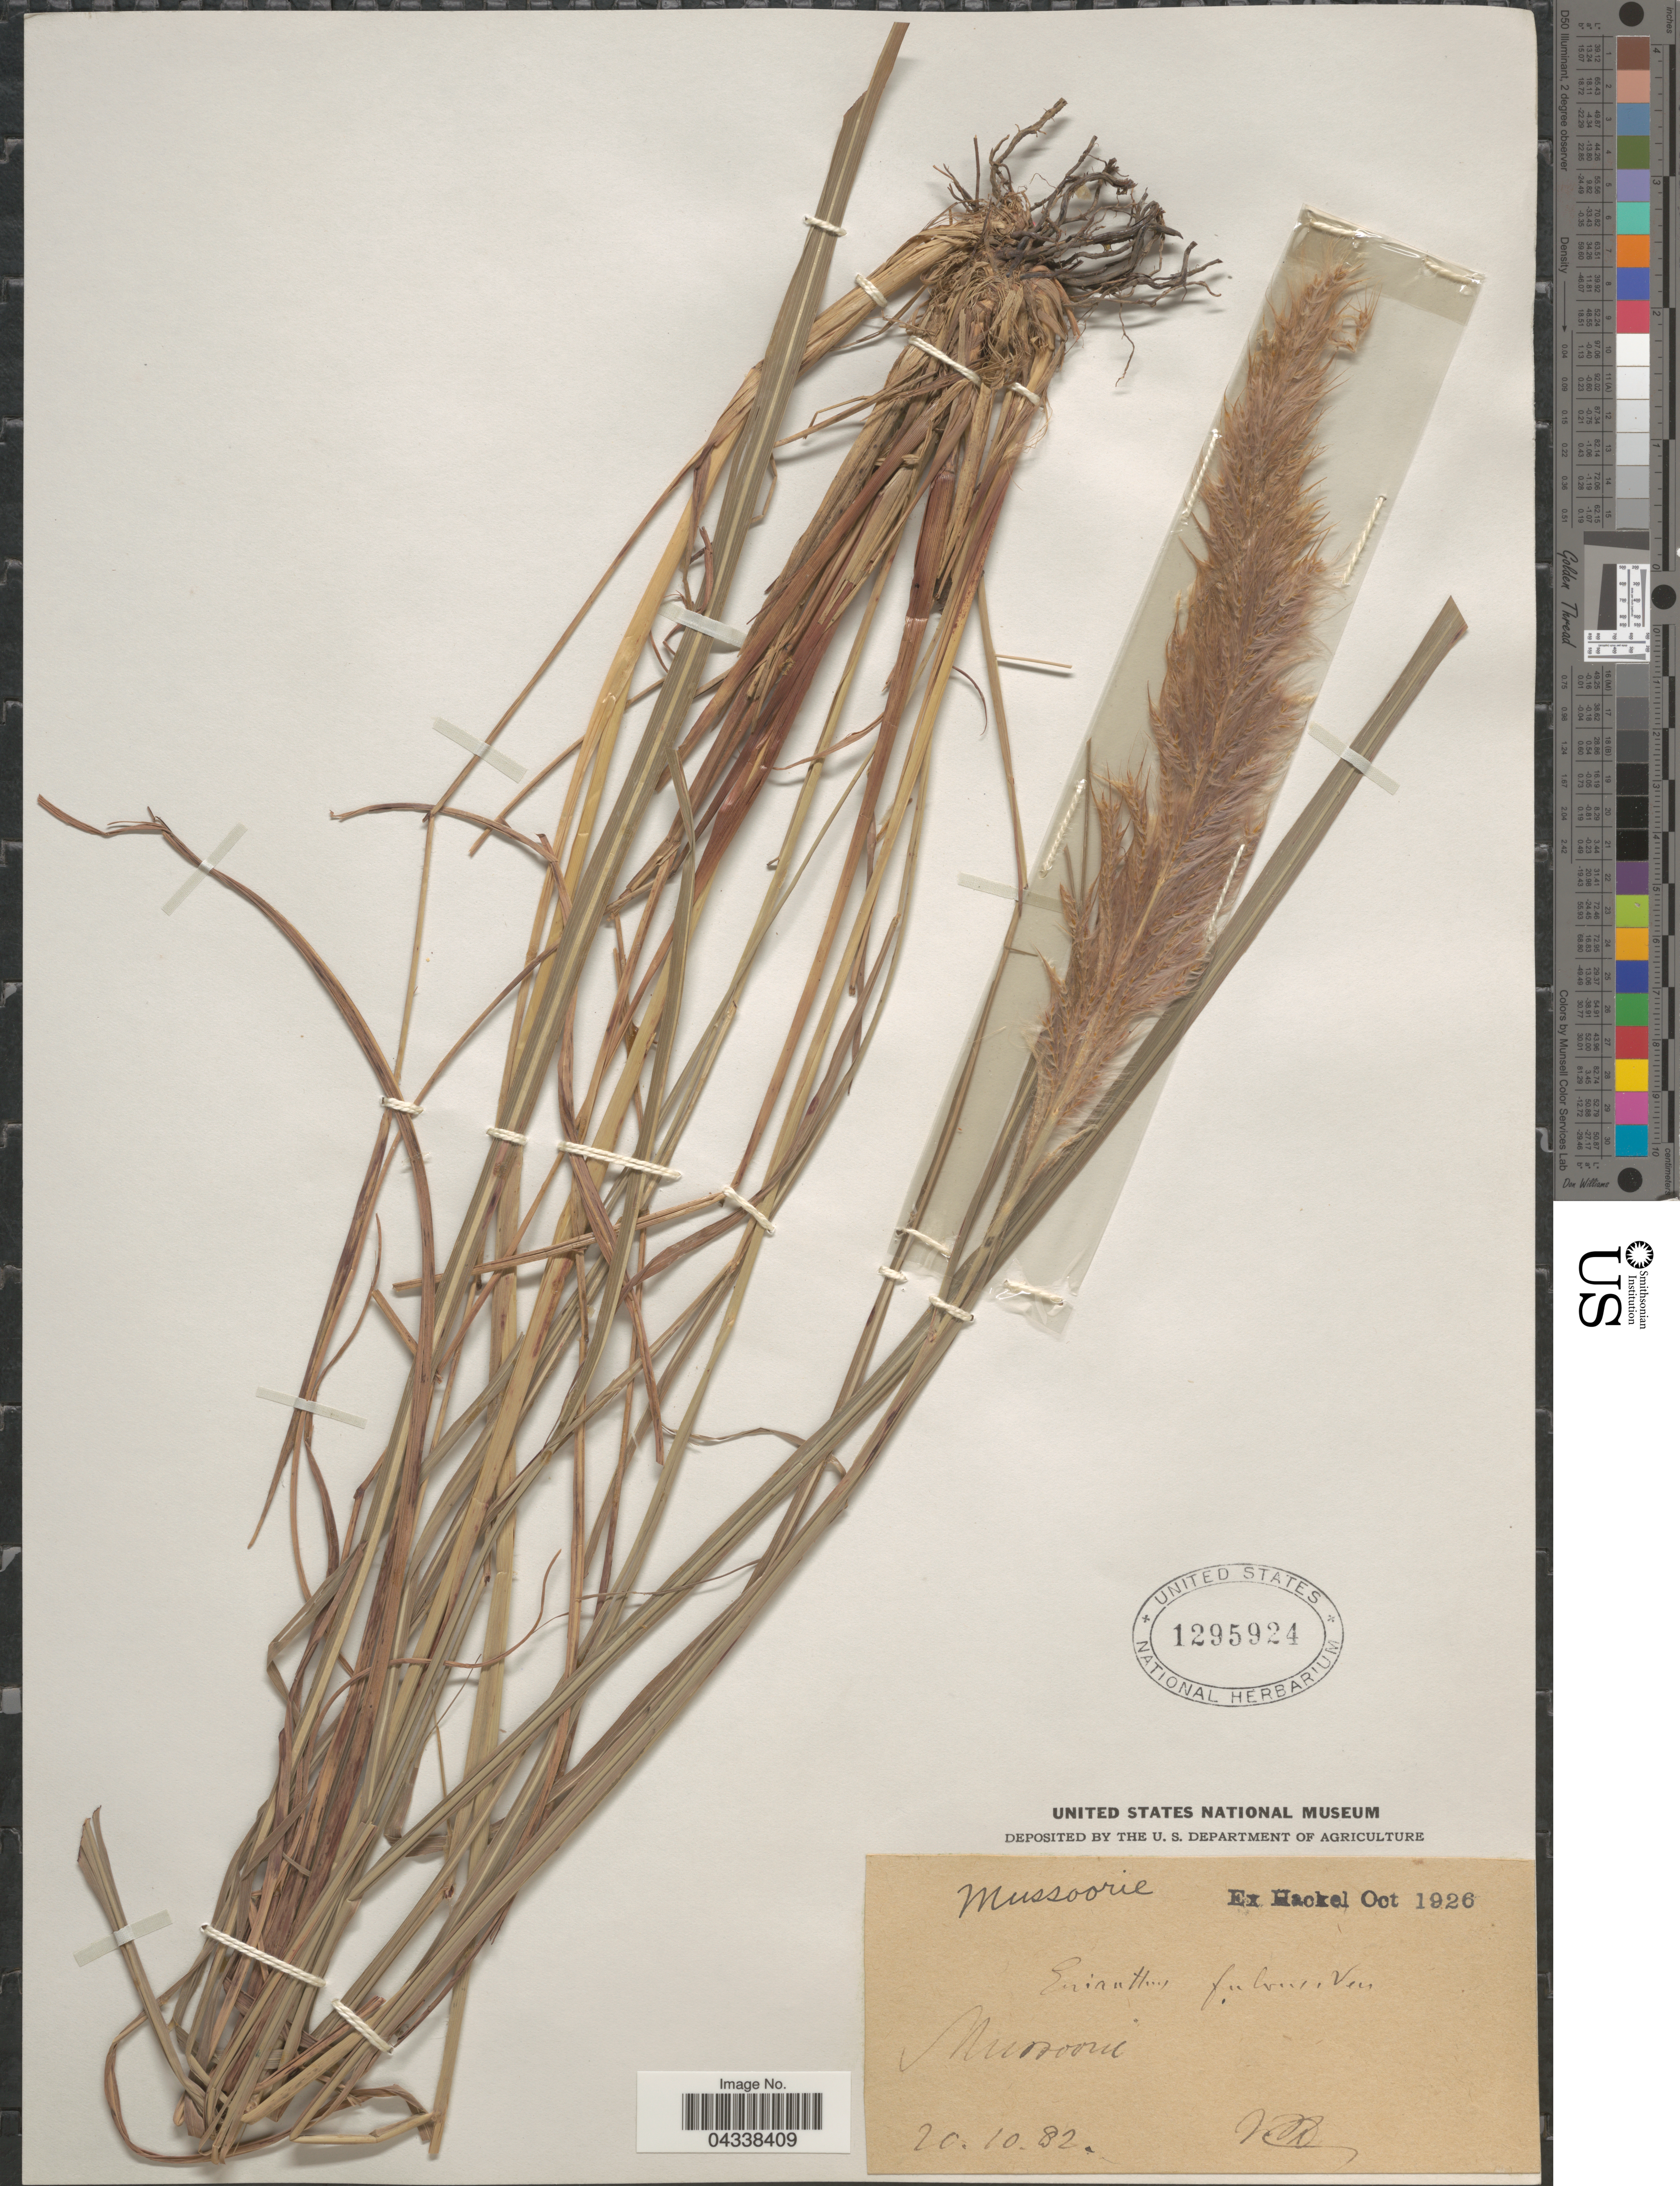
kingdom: Plantae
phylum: Tracheophyta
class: Liliopsida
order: Poales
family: Poaceae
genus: Saccharum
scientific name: Saccharum rufipilum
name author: Steud.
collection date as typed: Transcribed d/m/y: 20/10/82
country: India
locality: Mussoorie.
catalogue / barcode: US 1295924